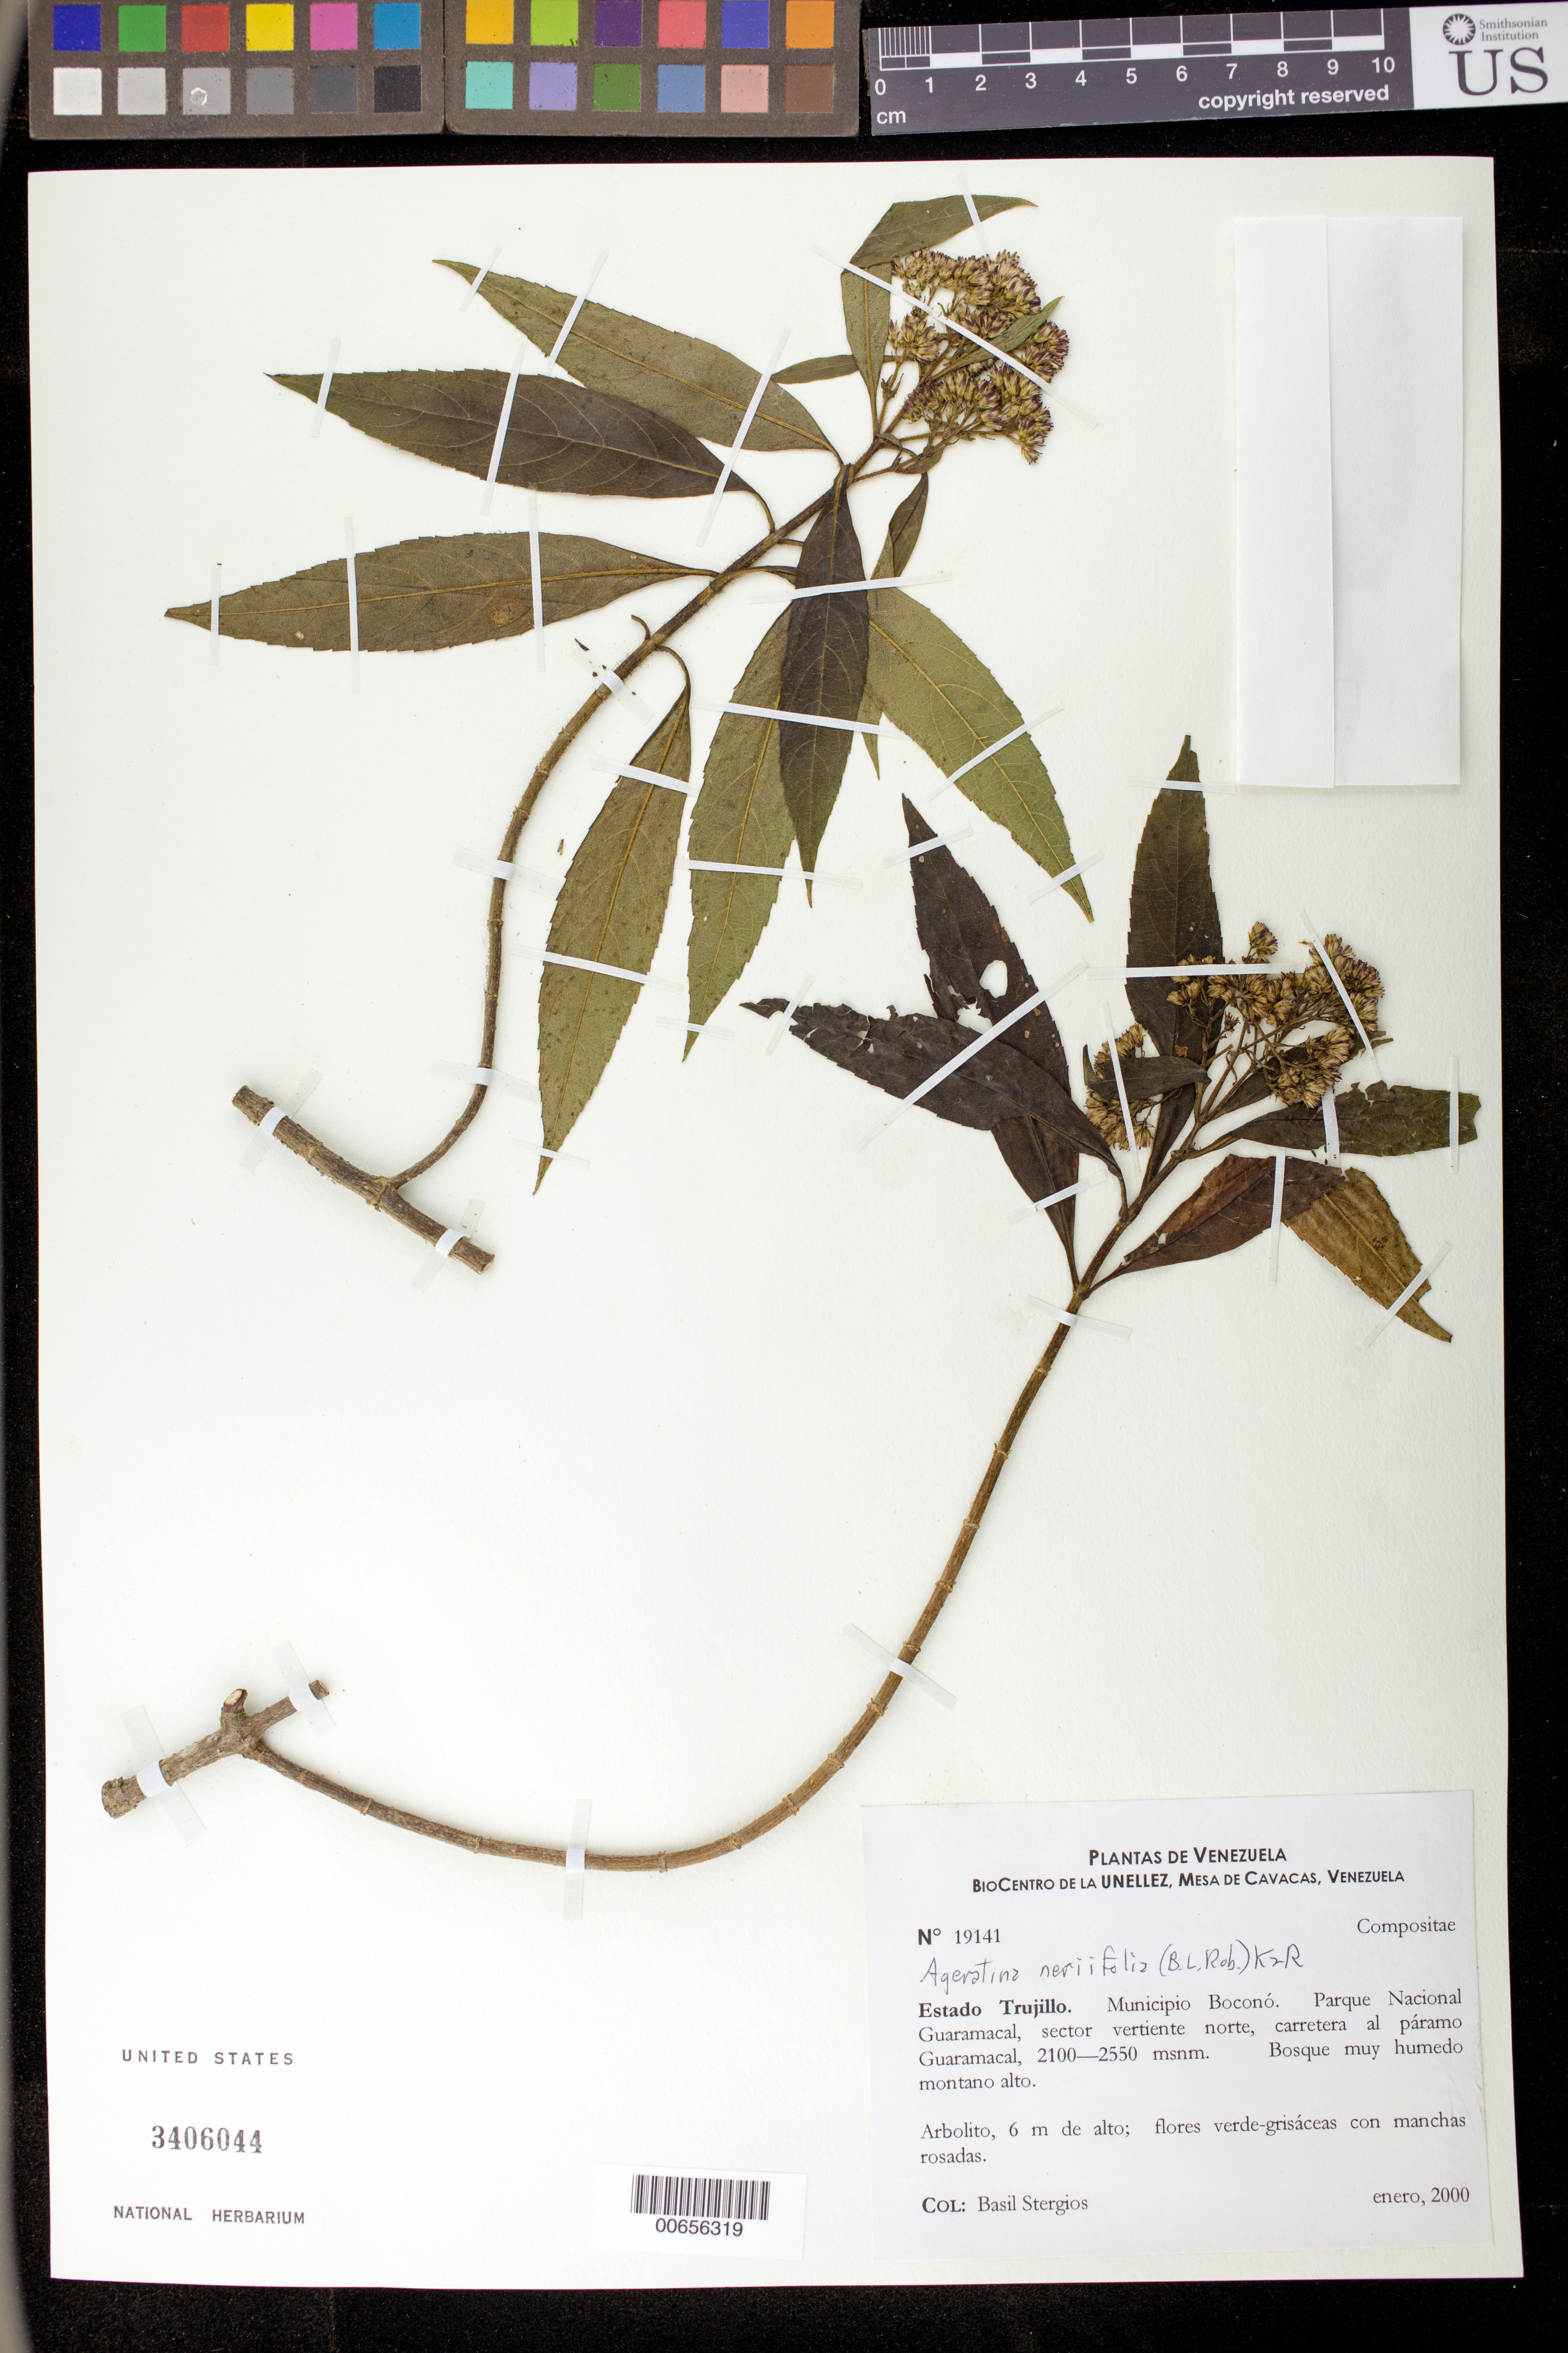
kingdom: Plantae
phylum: Tracheophyta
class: Magnoliopsida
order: Asterales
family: Asteraceae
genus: Ageratina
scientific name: Ageratina neriifolia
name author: (B.L. Rob.) R.M. King & H. Rob.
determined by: Robinson, Harold E., (US)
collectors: B. G. Stergios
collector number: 19141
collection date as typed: Jan 2000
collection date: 2000-01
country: Venezuela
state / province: Trujillo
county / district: Boconó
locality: Parque Nacional Guaramacal, vertiente N, carretera al páramo Guaramacal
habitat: Bosque muy húmedo montano alto.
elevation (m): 2100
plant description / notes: MY, NY, PORT, TEX, US, VEN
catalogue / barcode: US 3406044